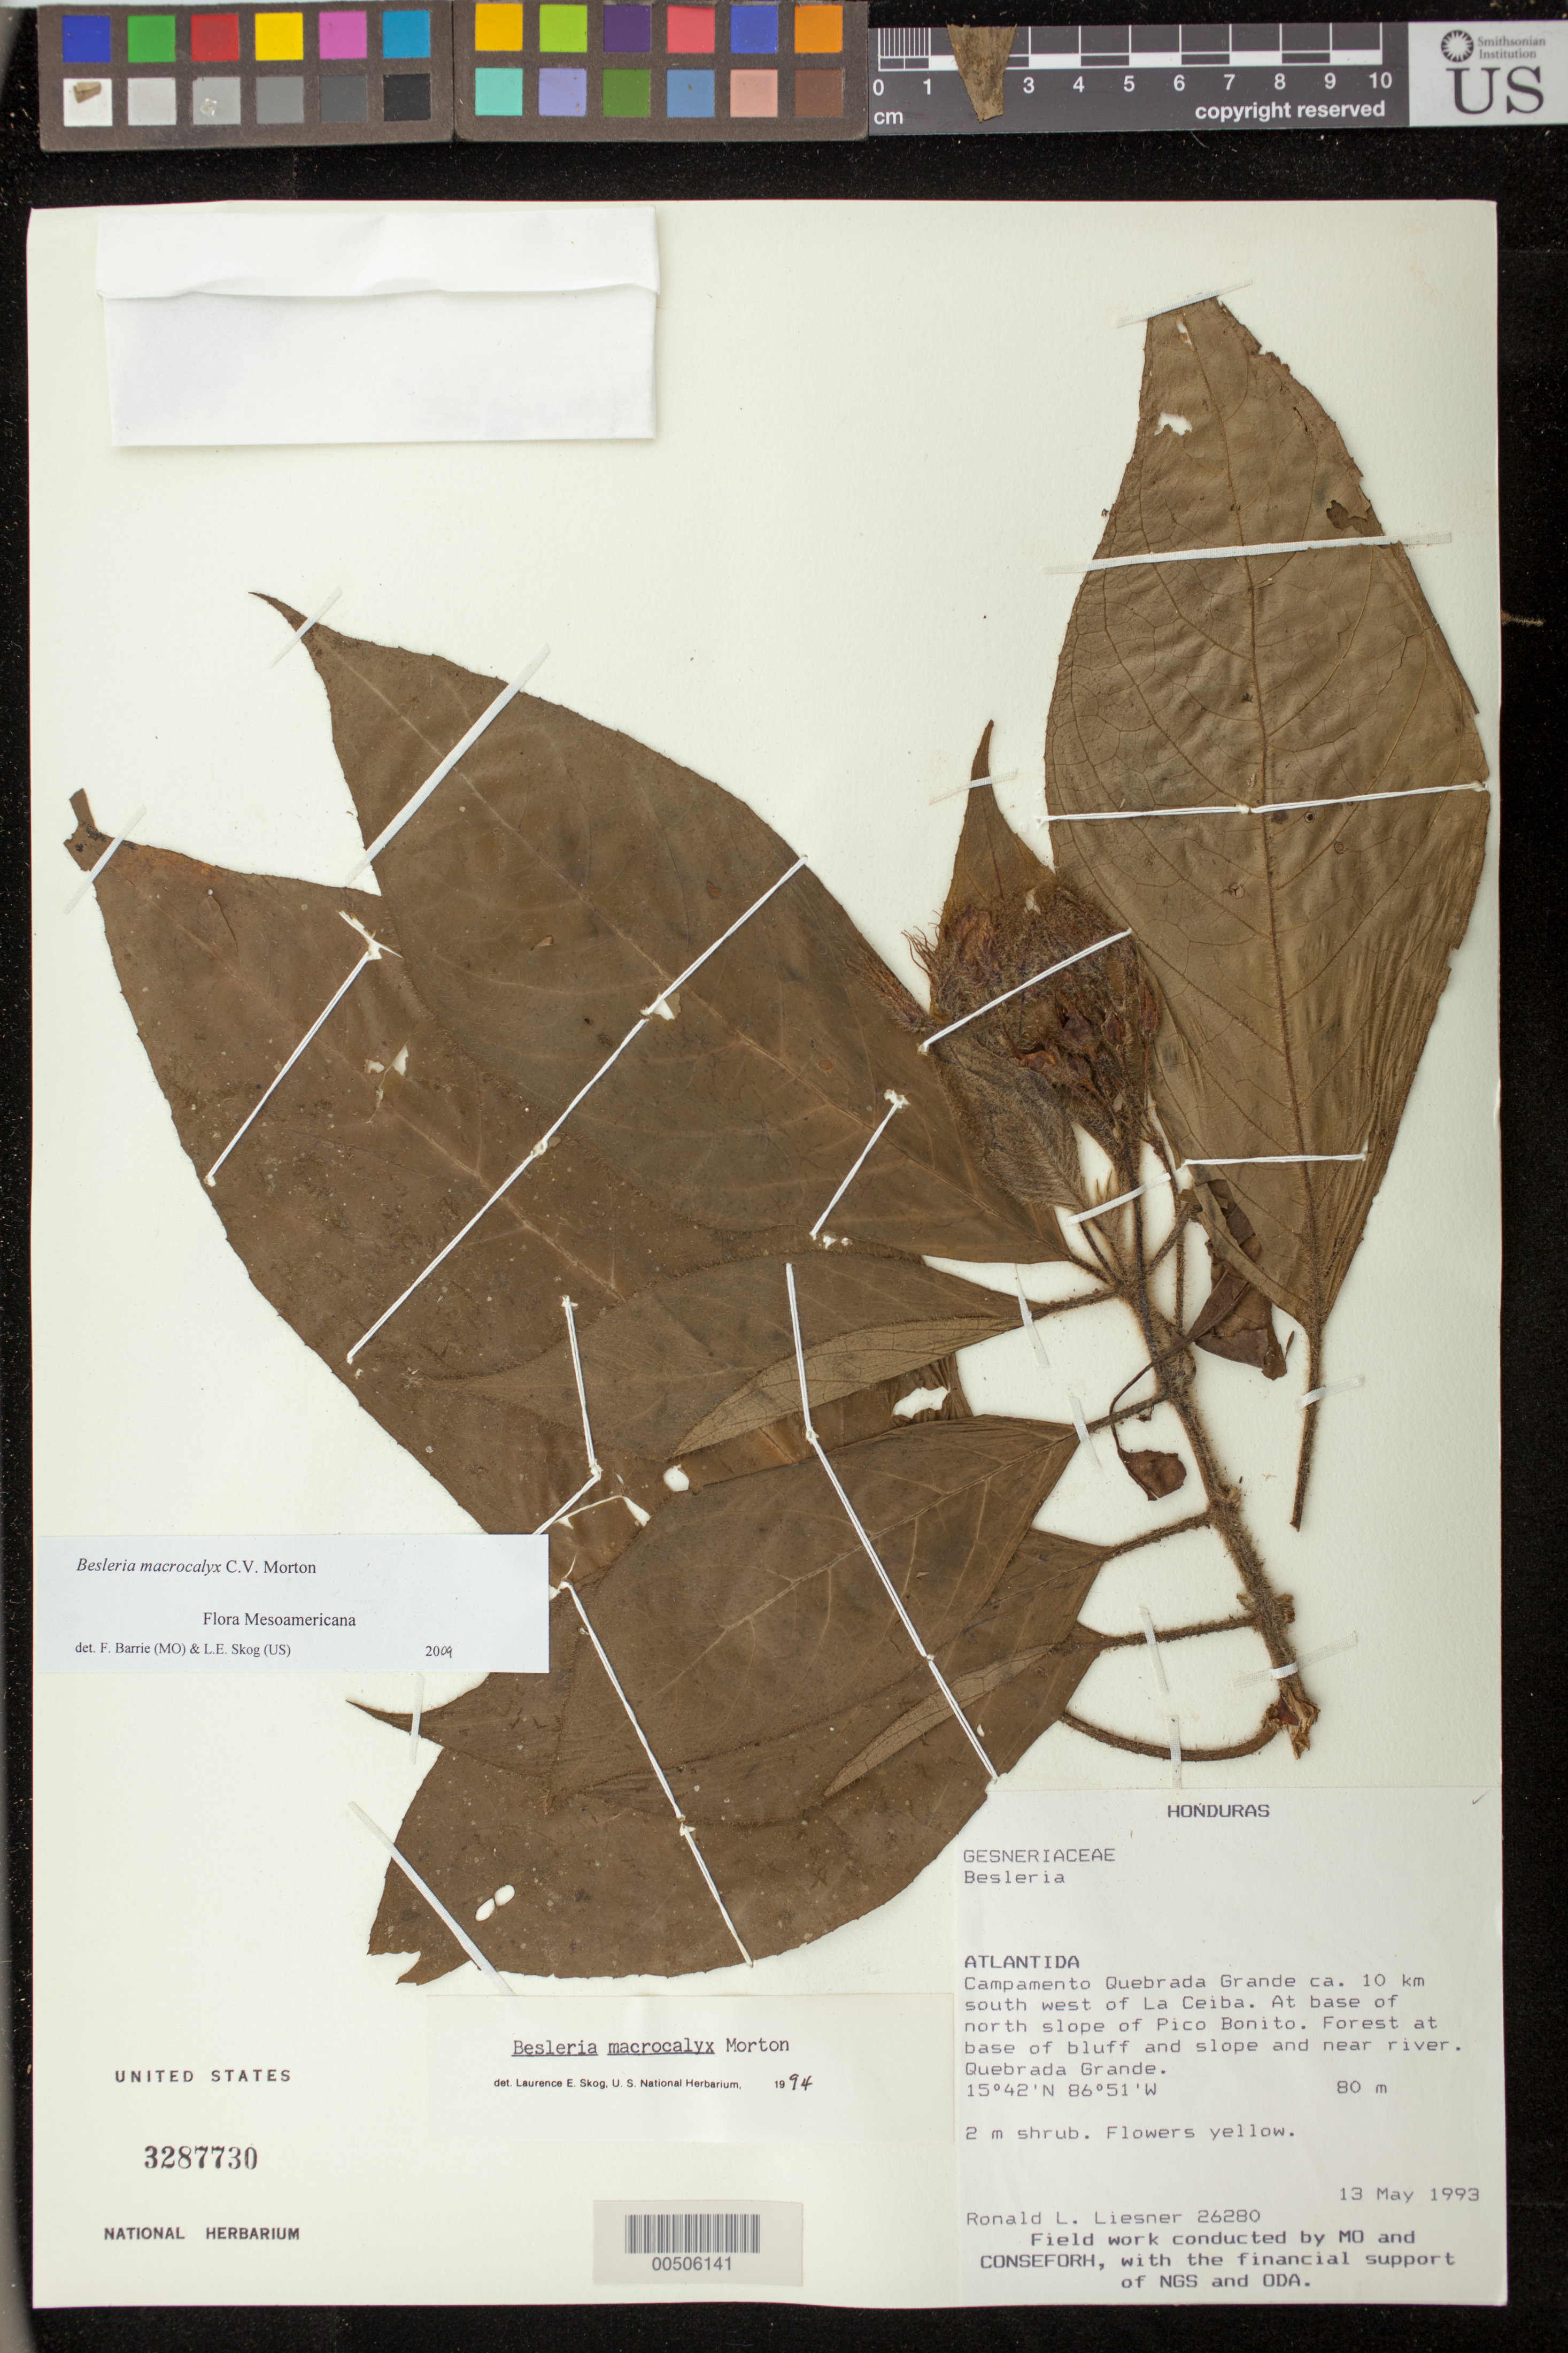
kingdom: Plantae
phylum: Tracheophyta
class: Magnoliopsida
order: Lamiales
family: Gesneriaceae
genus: Besleria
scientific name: Besleria macrocalyx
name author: C.V. Morton in Yunck.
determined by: Skog, Laurence E.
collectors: R. L. Liesner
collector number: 26280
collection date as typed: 13 May 1993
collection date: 1993-05-13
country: Honduras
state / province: Atlántida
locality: Campamento Quebrada Grande ca. 10 km SW of La Ceiba, at base of north slope of Pico Bonito; Quebrada Grande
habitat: Forest at base of bluff and slope and near river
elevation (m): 80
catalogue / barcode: US 3287730